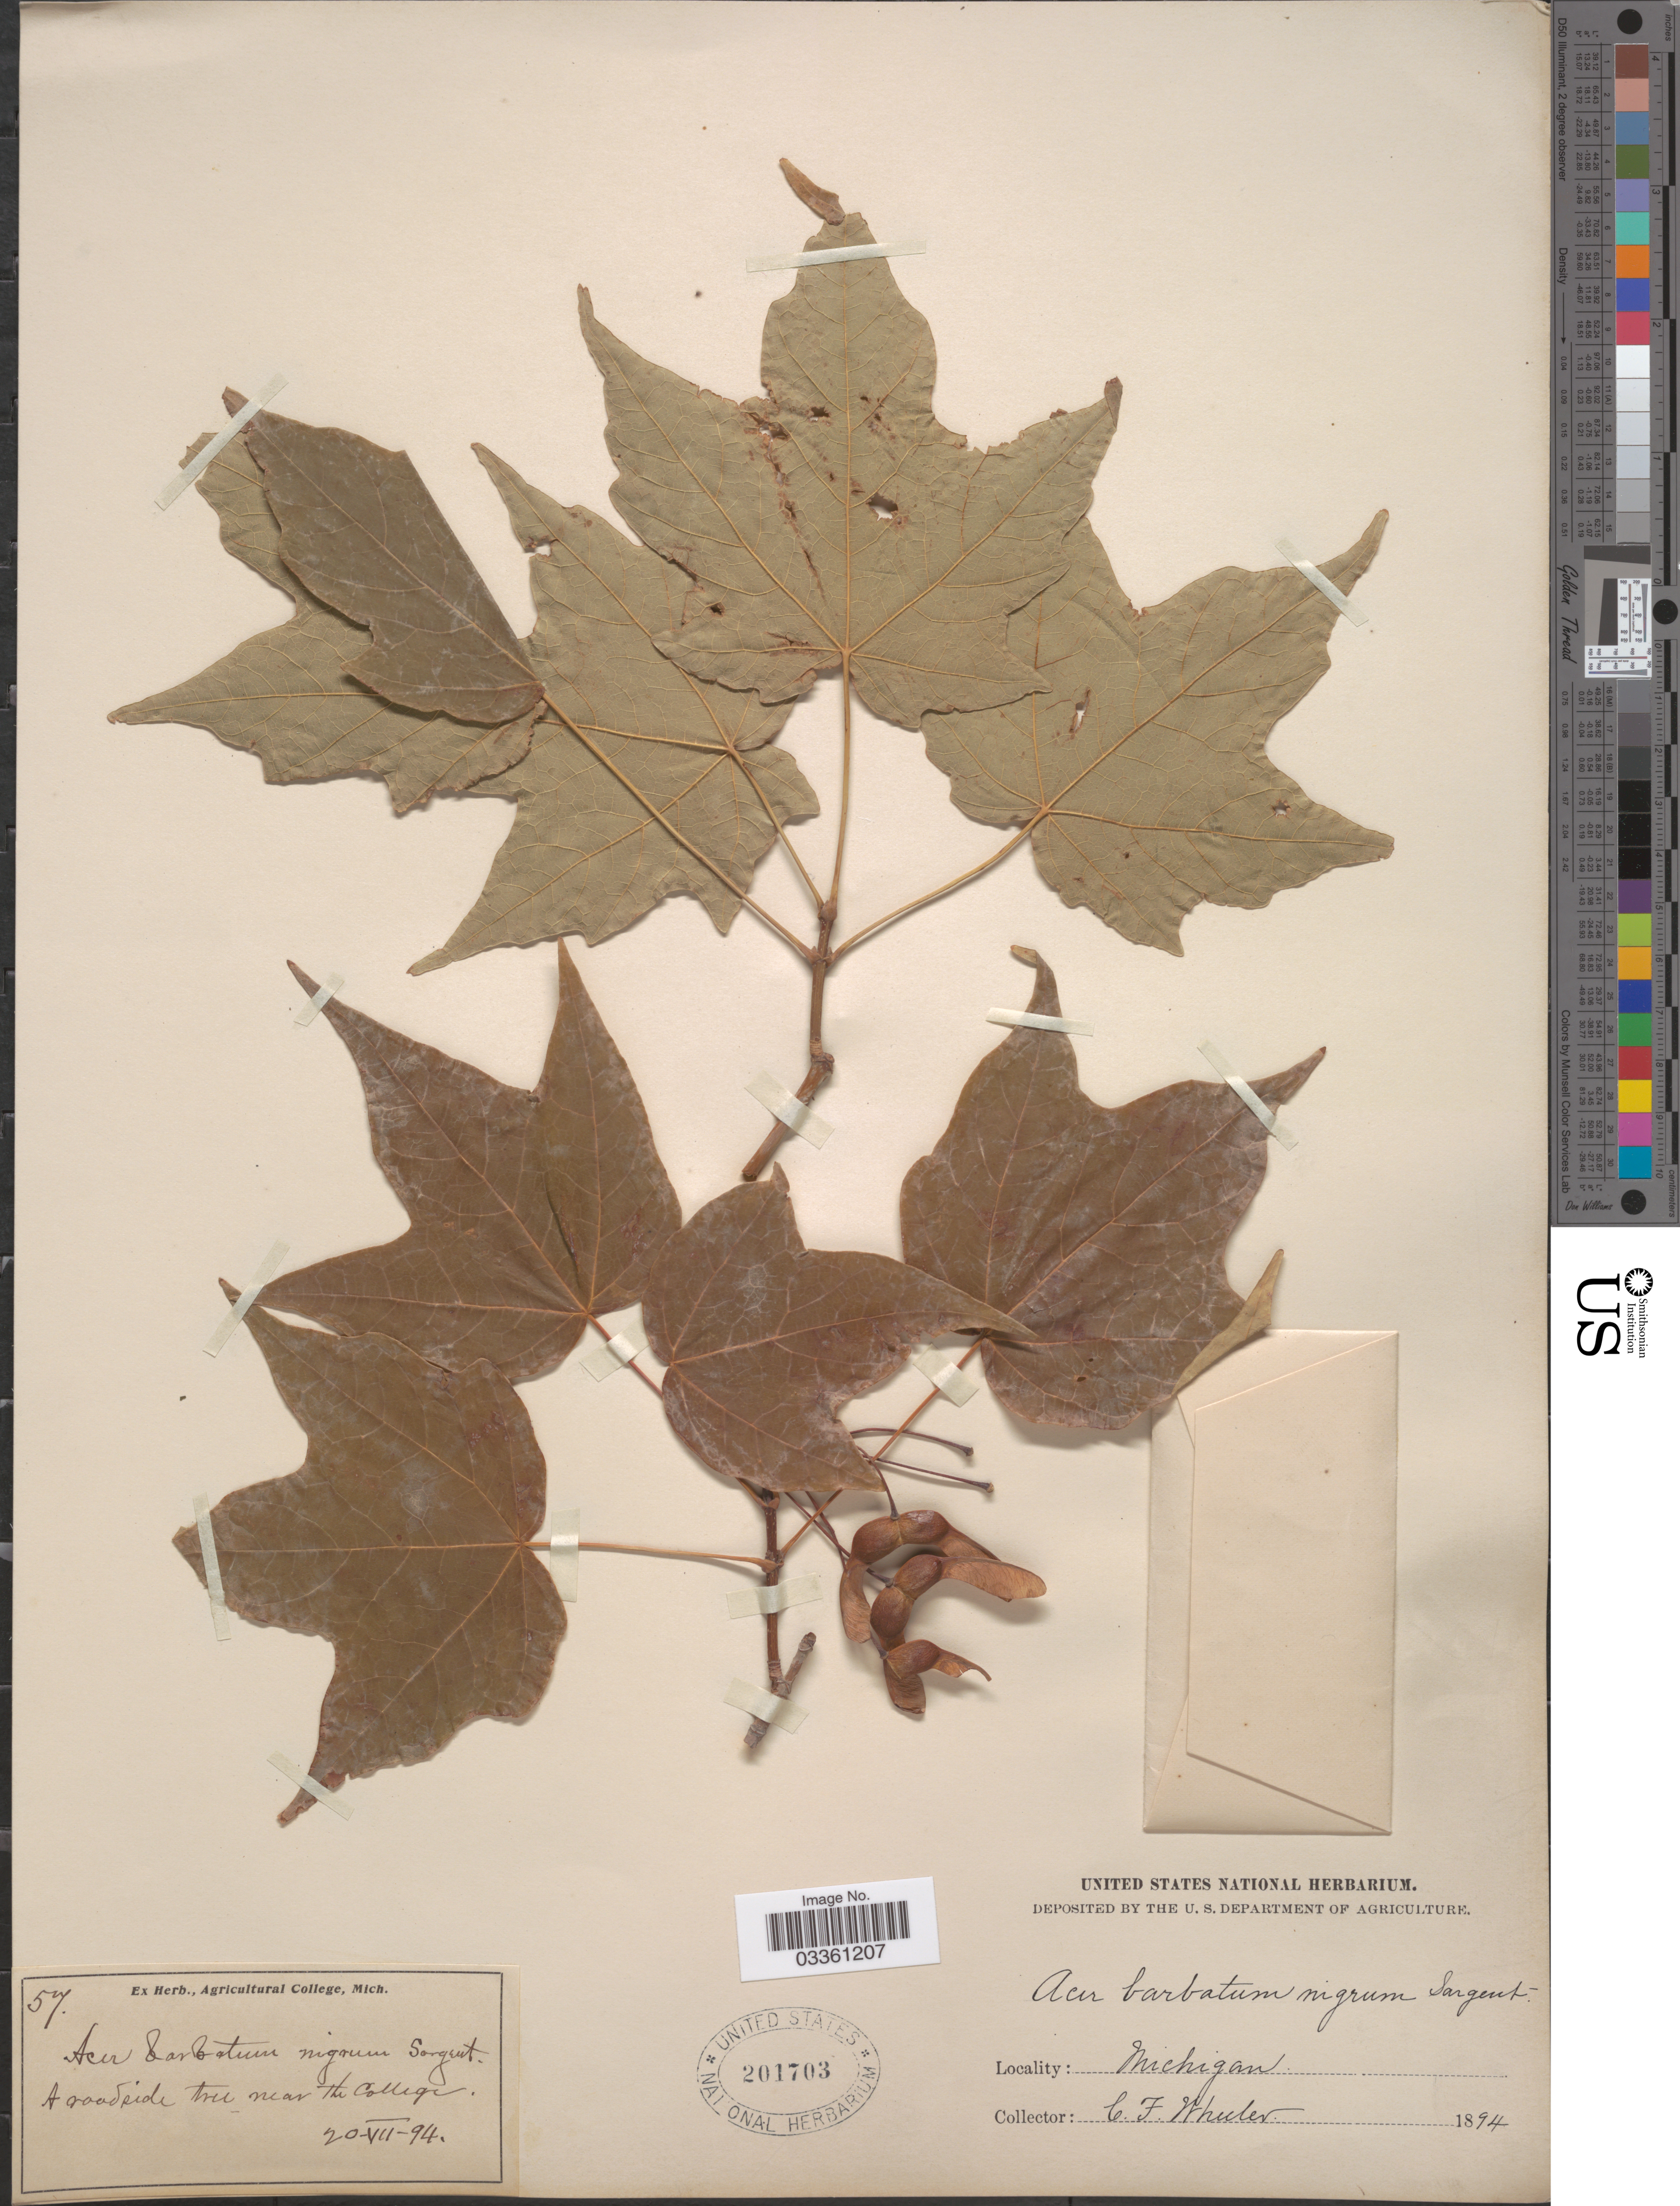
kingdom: Plantae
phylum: Tracheophyta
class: Magnoliopsida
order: Sapindales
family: Sapindaceae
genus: Acer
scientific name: Acer saccharum subsp. nigrum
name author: (F. Michx.) Desmarais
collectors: C. Wheeler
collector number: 57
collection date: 1894-07-20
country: United States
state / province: Michigan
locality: Near the college.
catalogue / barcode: US 201703